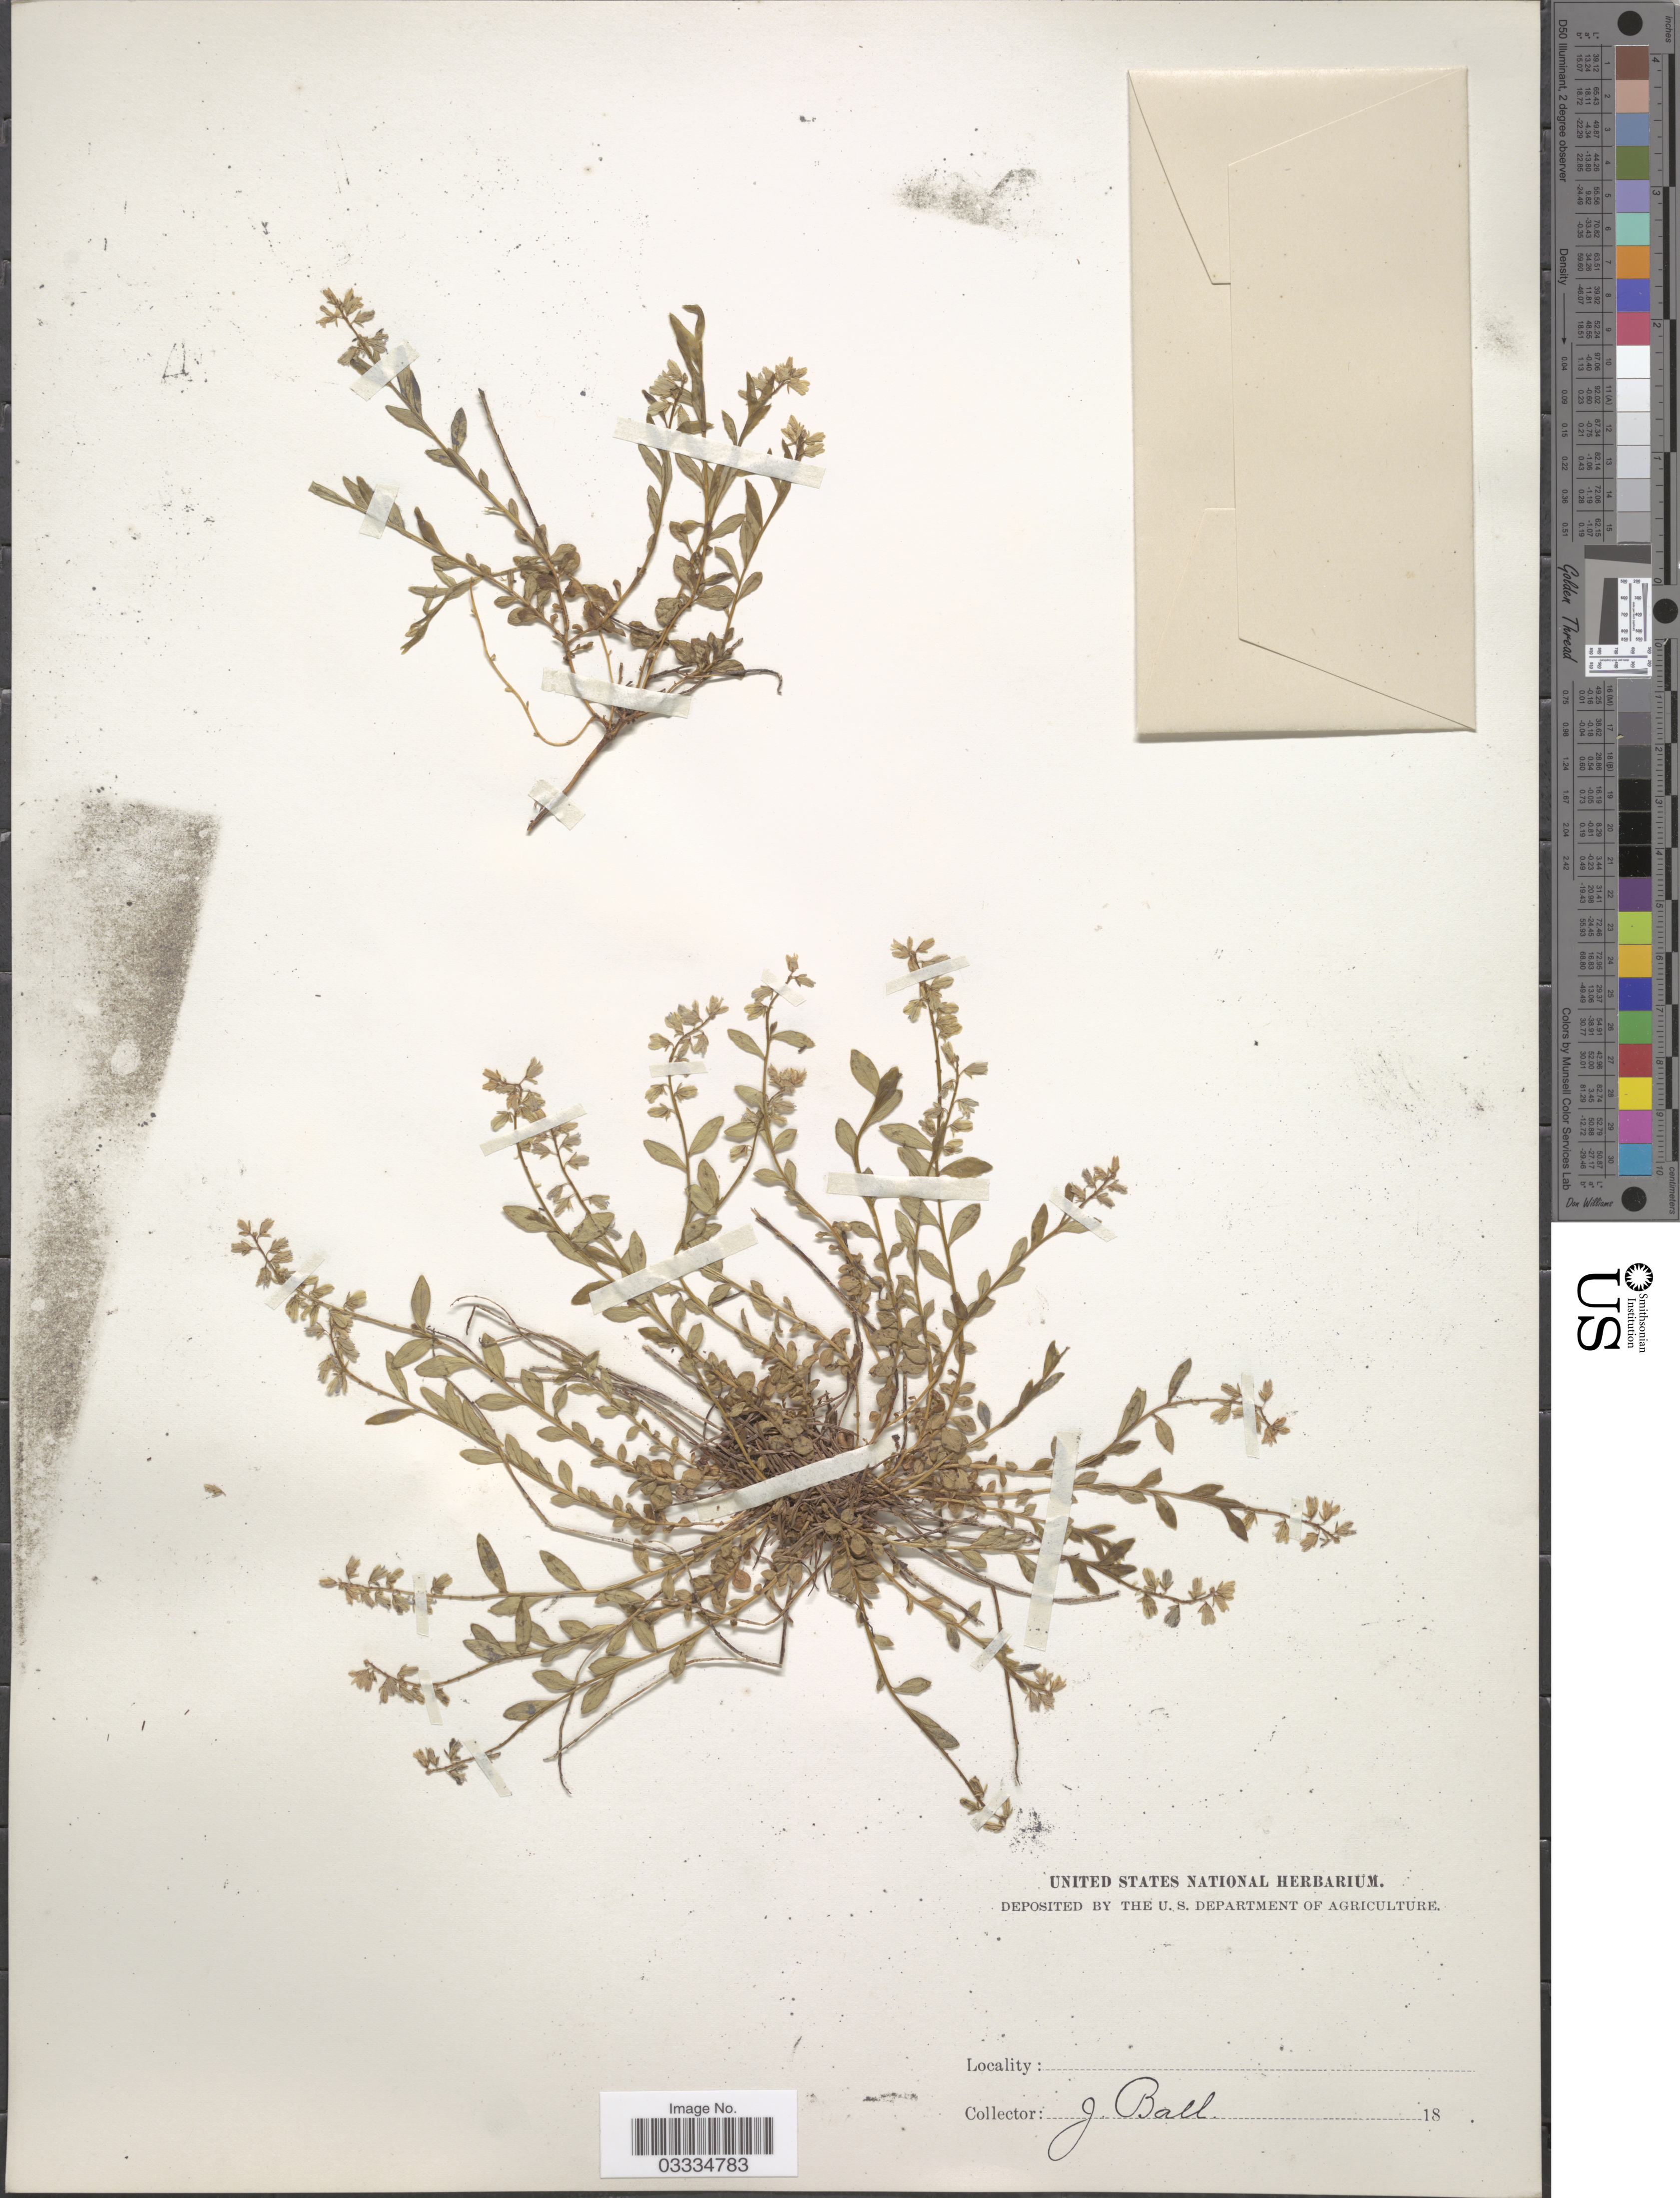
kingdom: Plantae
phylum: Tracheophyta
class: Magnoliopsida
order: Fabales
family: Polygalaceae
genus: Polygala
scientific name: Polygala sp.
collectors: J. Ball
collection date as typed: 18